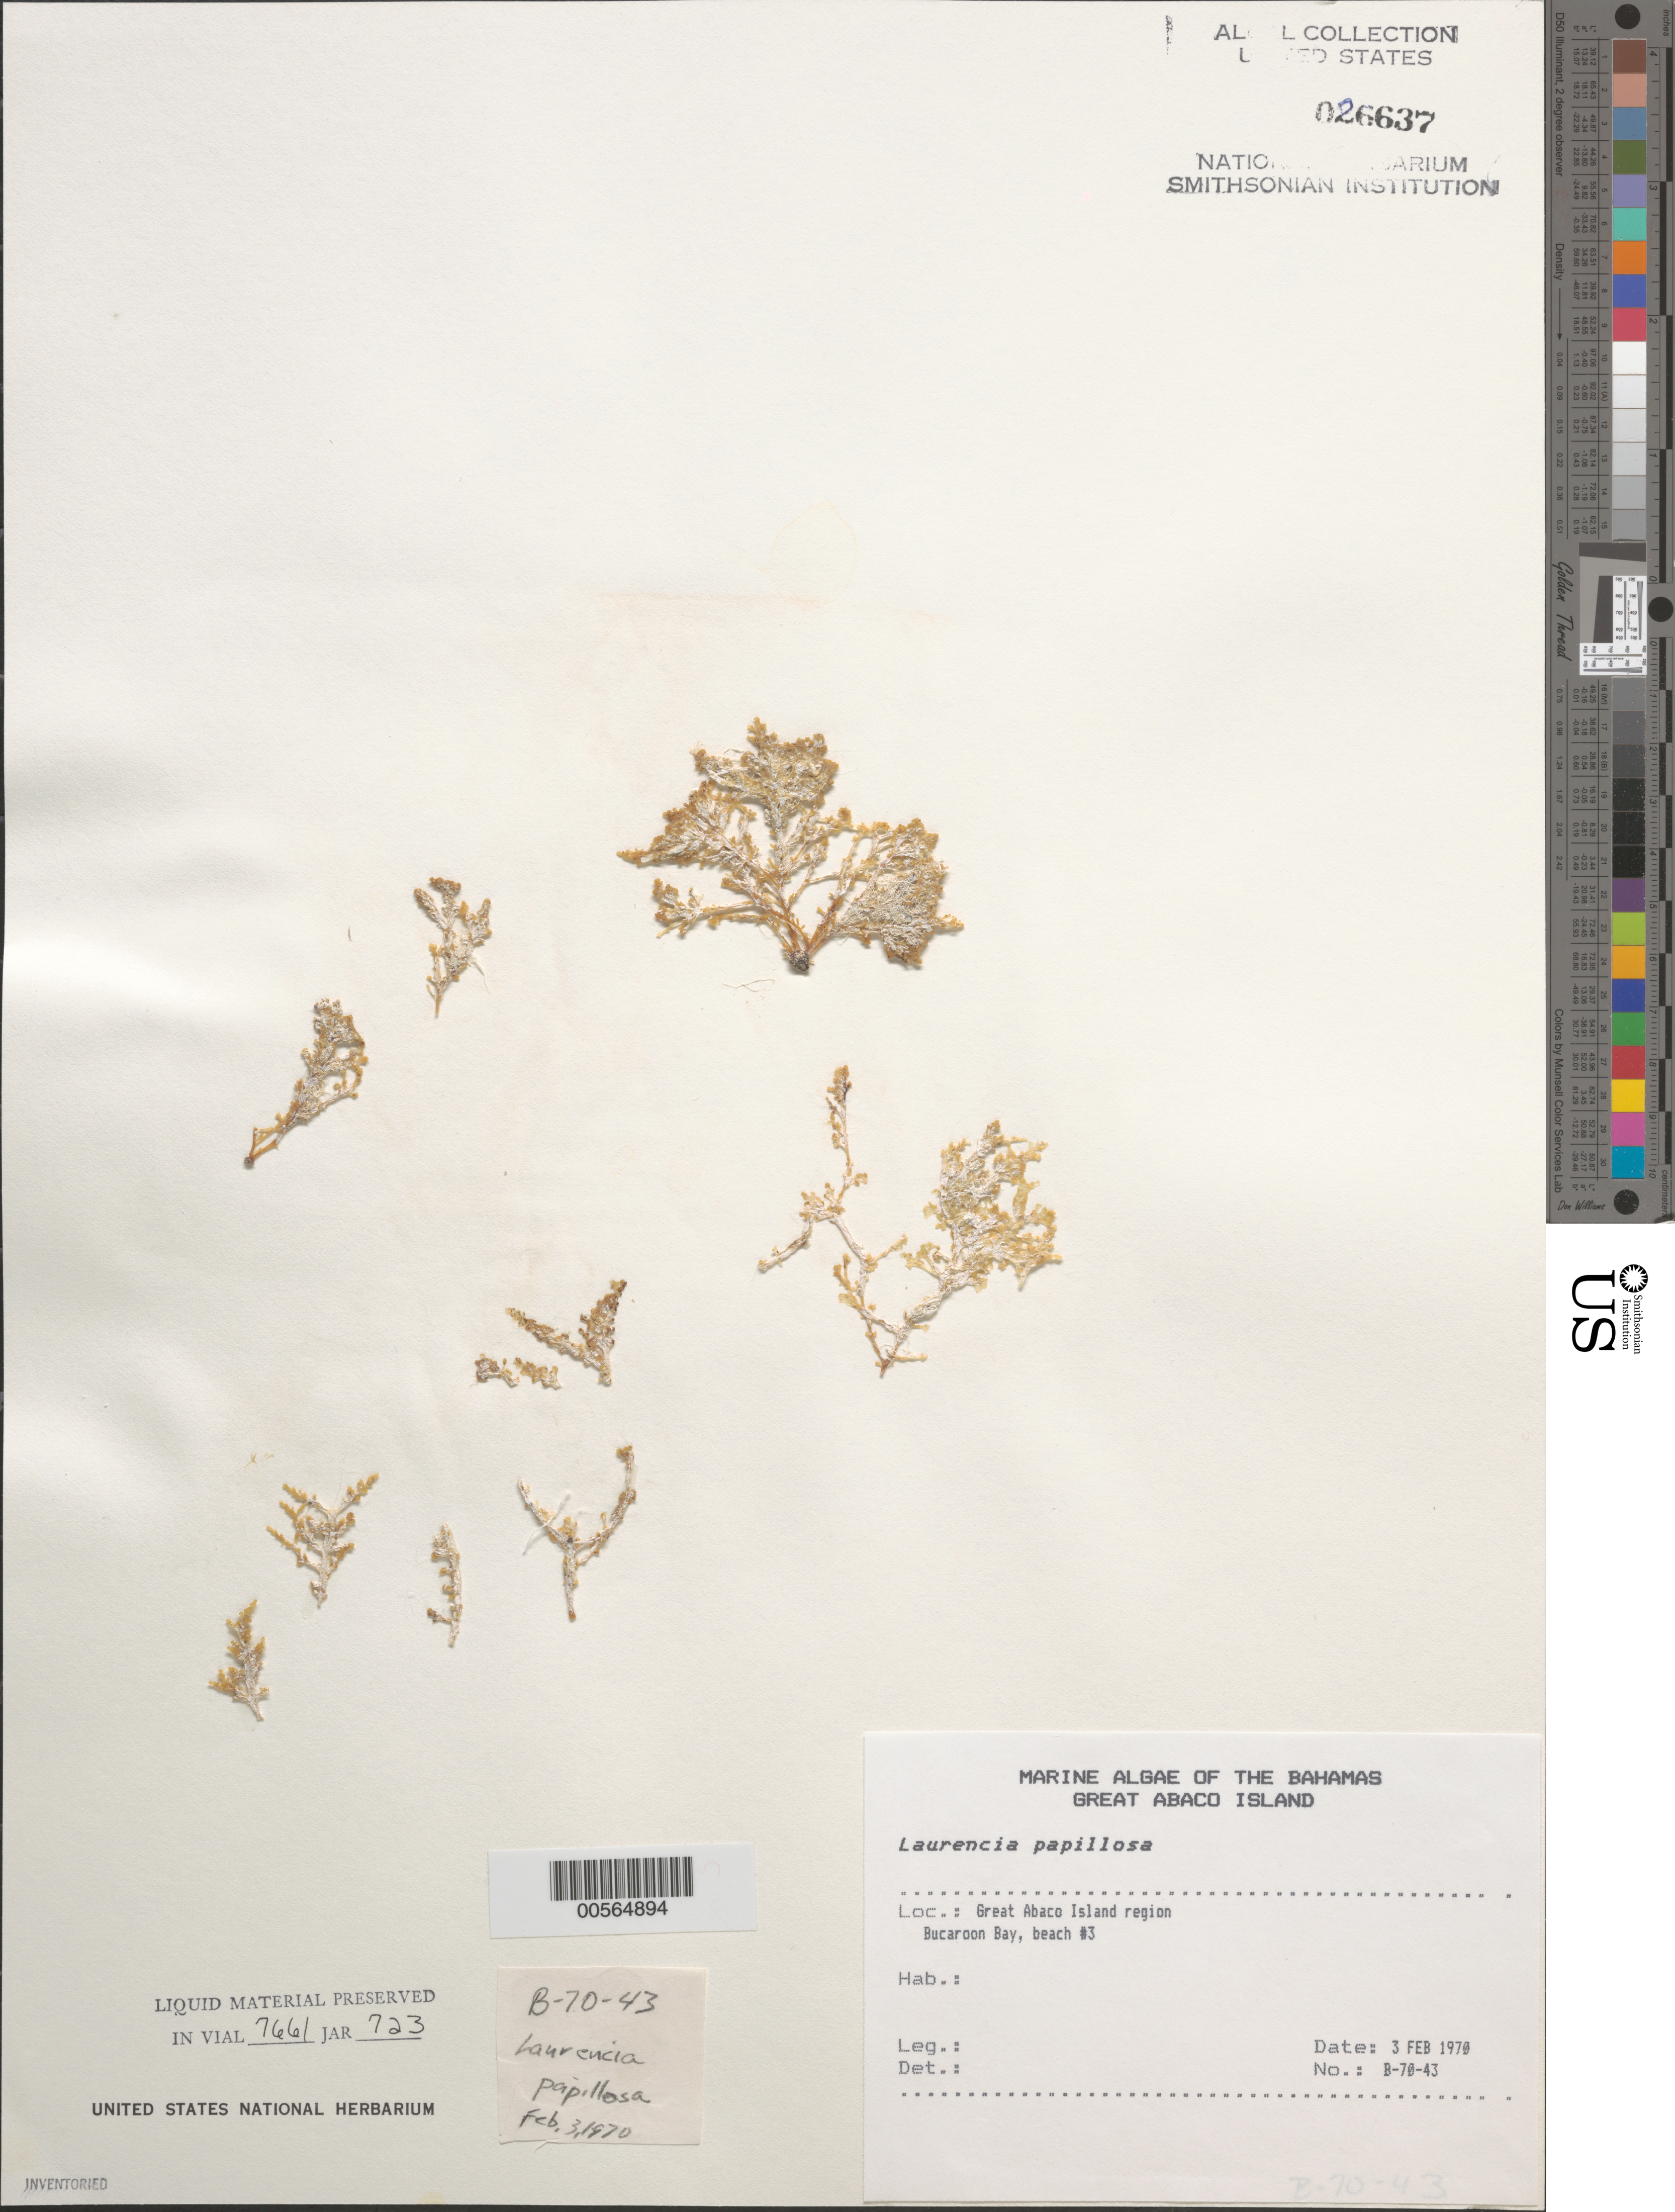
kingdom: Plantae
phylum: Rhodophyta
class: Florideophyceae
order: Ceramiales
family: Rhodomelaceae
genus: Palisada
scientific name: Palisada perforata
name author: (Bory) K.W. Nam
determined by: Algae name updating Project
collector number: B-70-43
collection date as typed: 03 Feb 1970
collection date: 1970-02-03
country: Bahamas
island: Great Abaco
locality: Buckaroon Bay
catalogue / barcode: US 26637